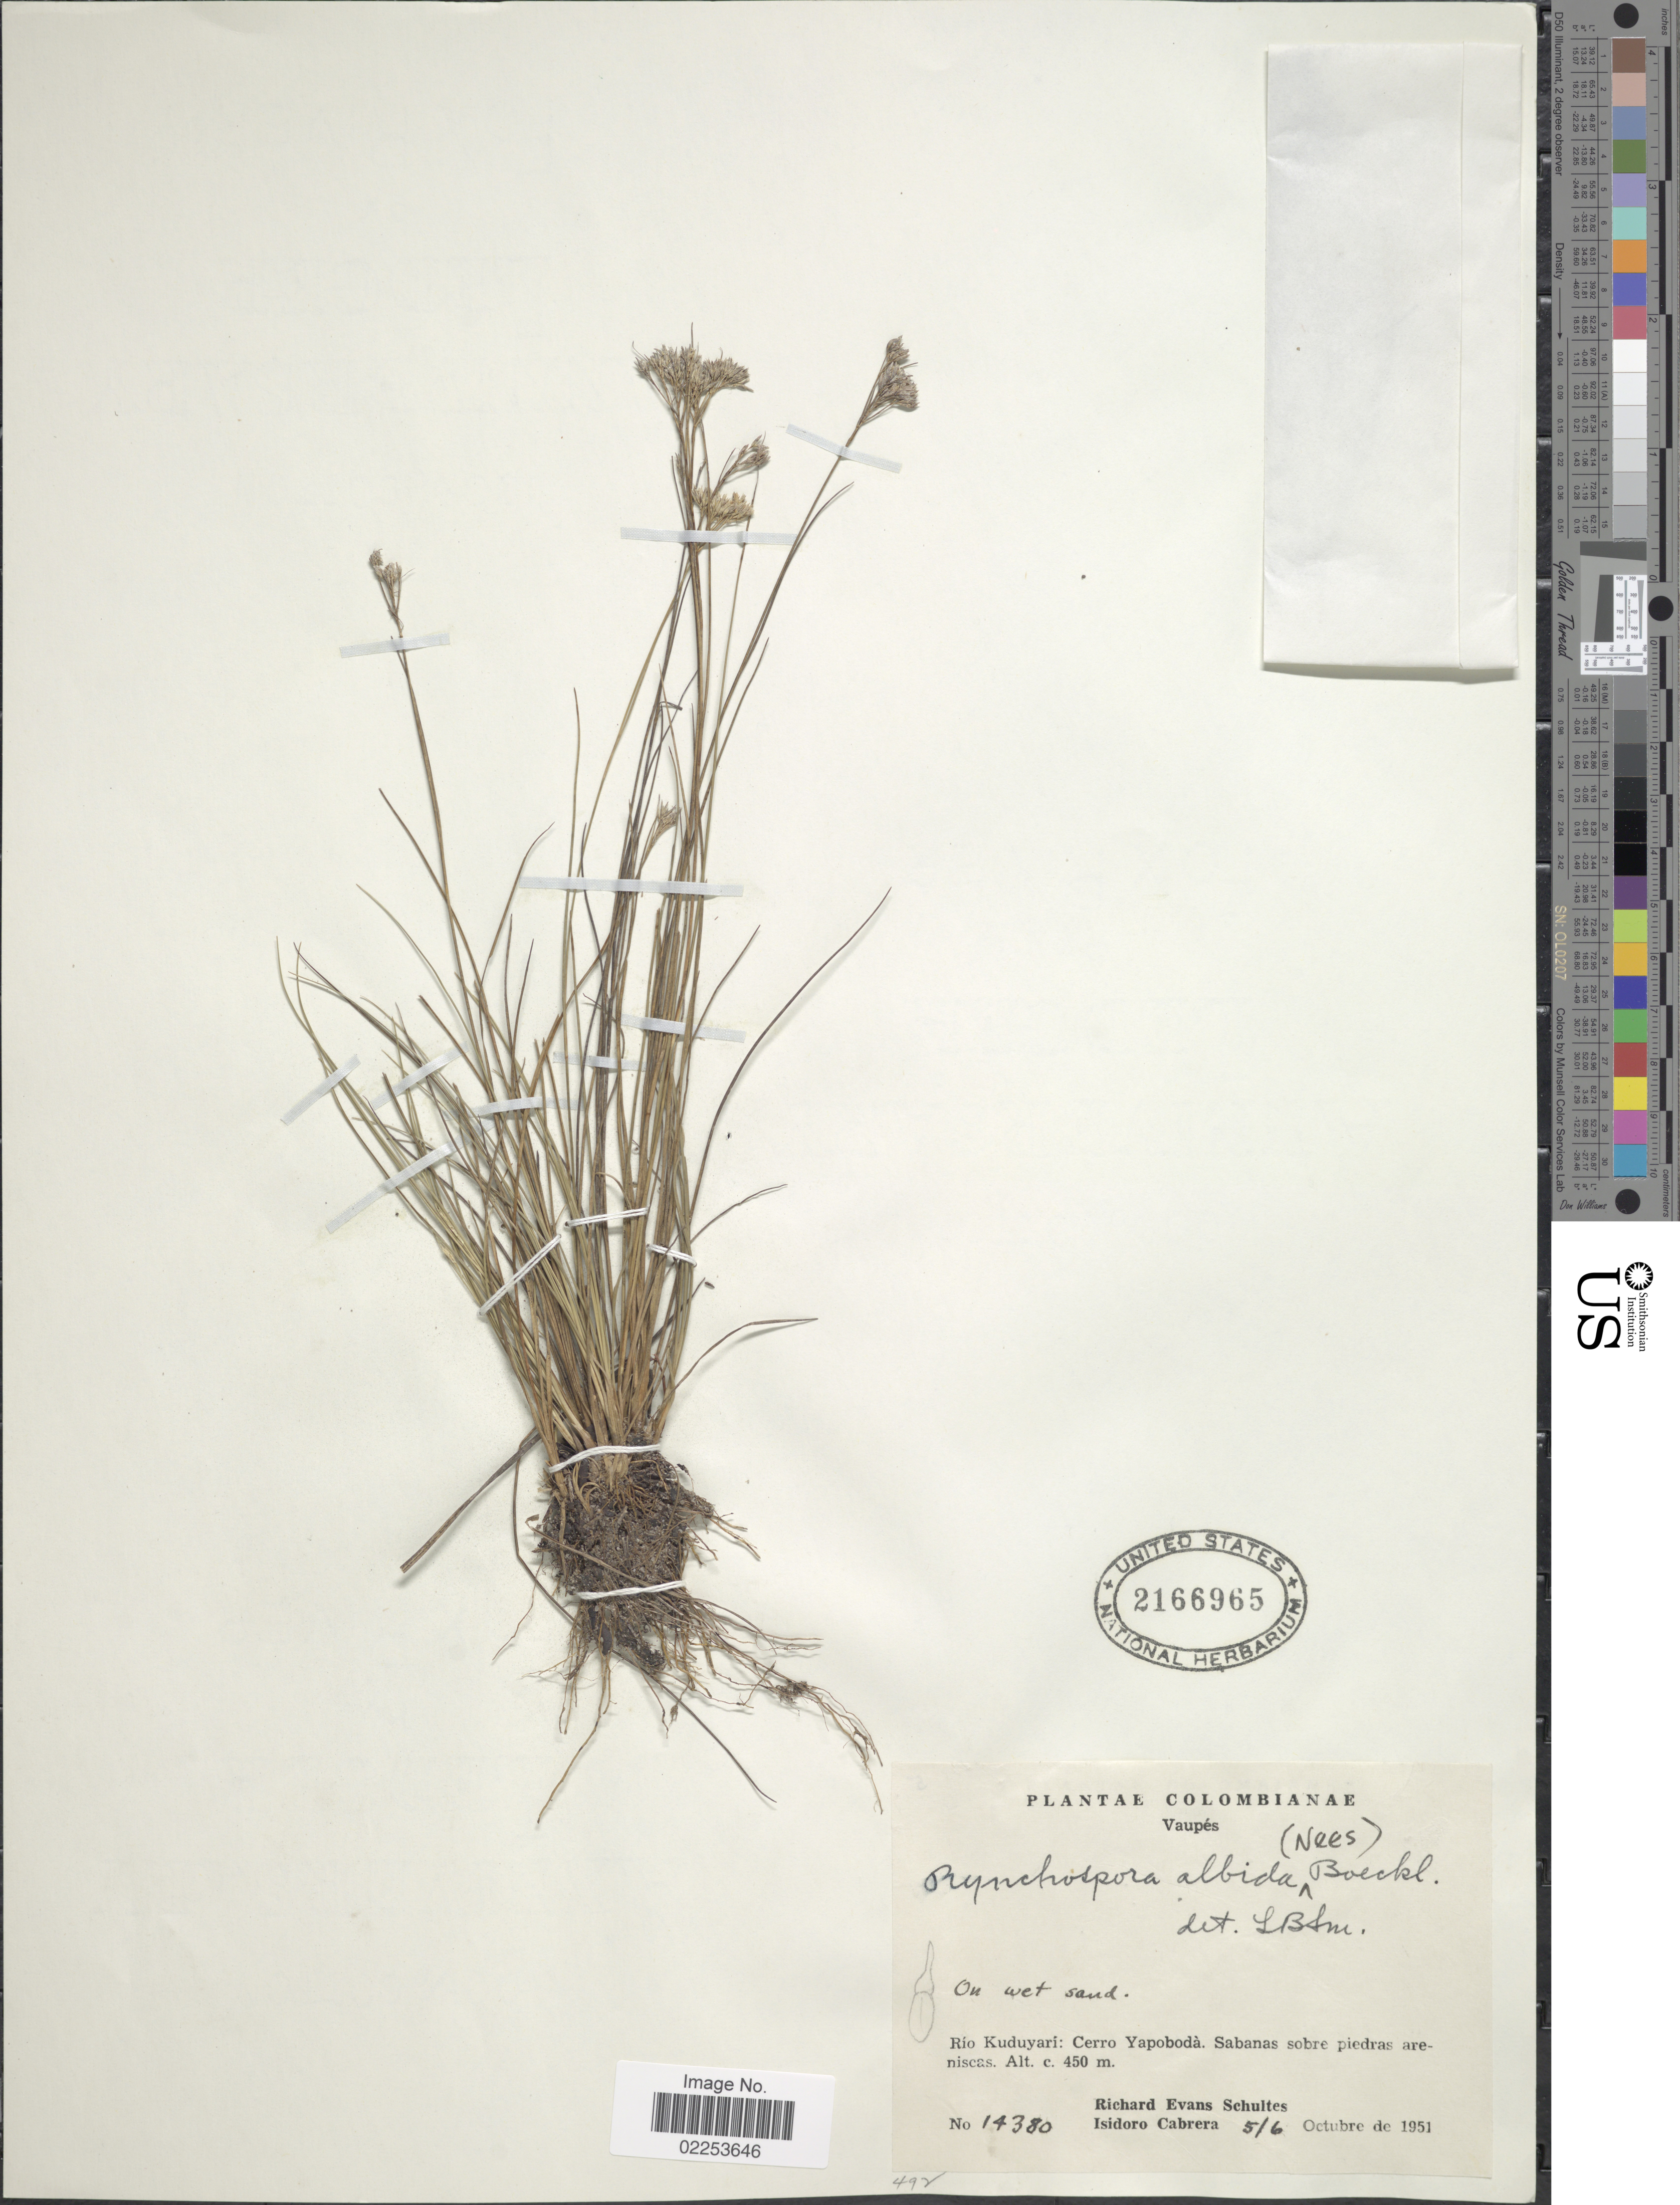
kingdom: Plantae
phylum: Tracheophyta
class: Liliopsida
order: Poales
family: Cyperaceae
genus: Rhynchospora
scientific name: Rhynchospora albida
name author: (Nees) Boeckeler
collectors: R. E. Schultes & I. Cabrera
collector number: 14380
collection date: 1951-10-05/1951-10-06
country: Colombia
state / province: Vaupés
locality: Vaupes, Rio Kuduyari: Cerro Yapoboda, Sabanas sobre piedre areniscas.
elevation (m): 450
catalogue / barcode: US 2166965